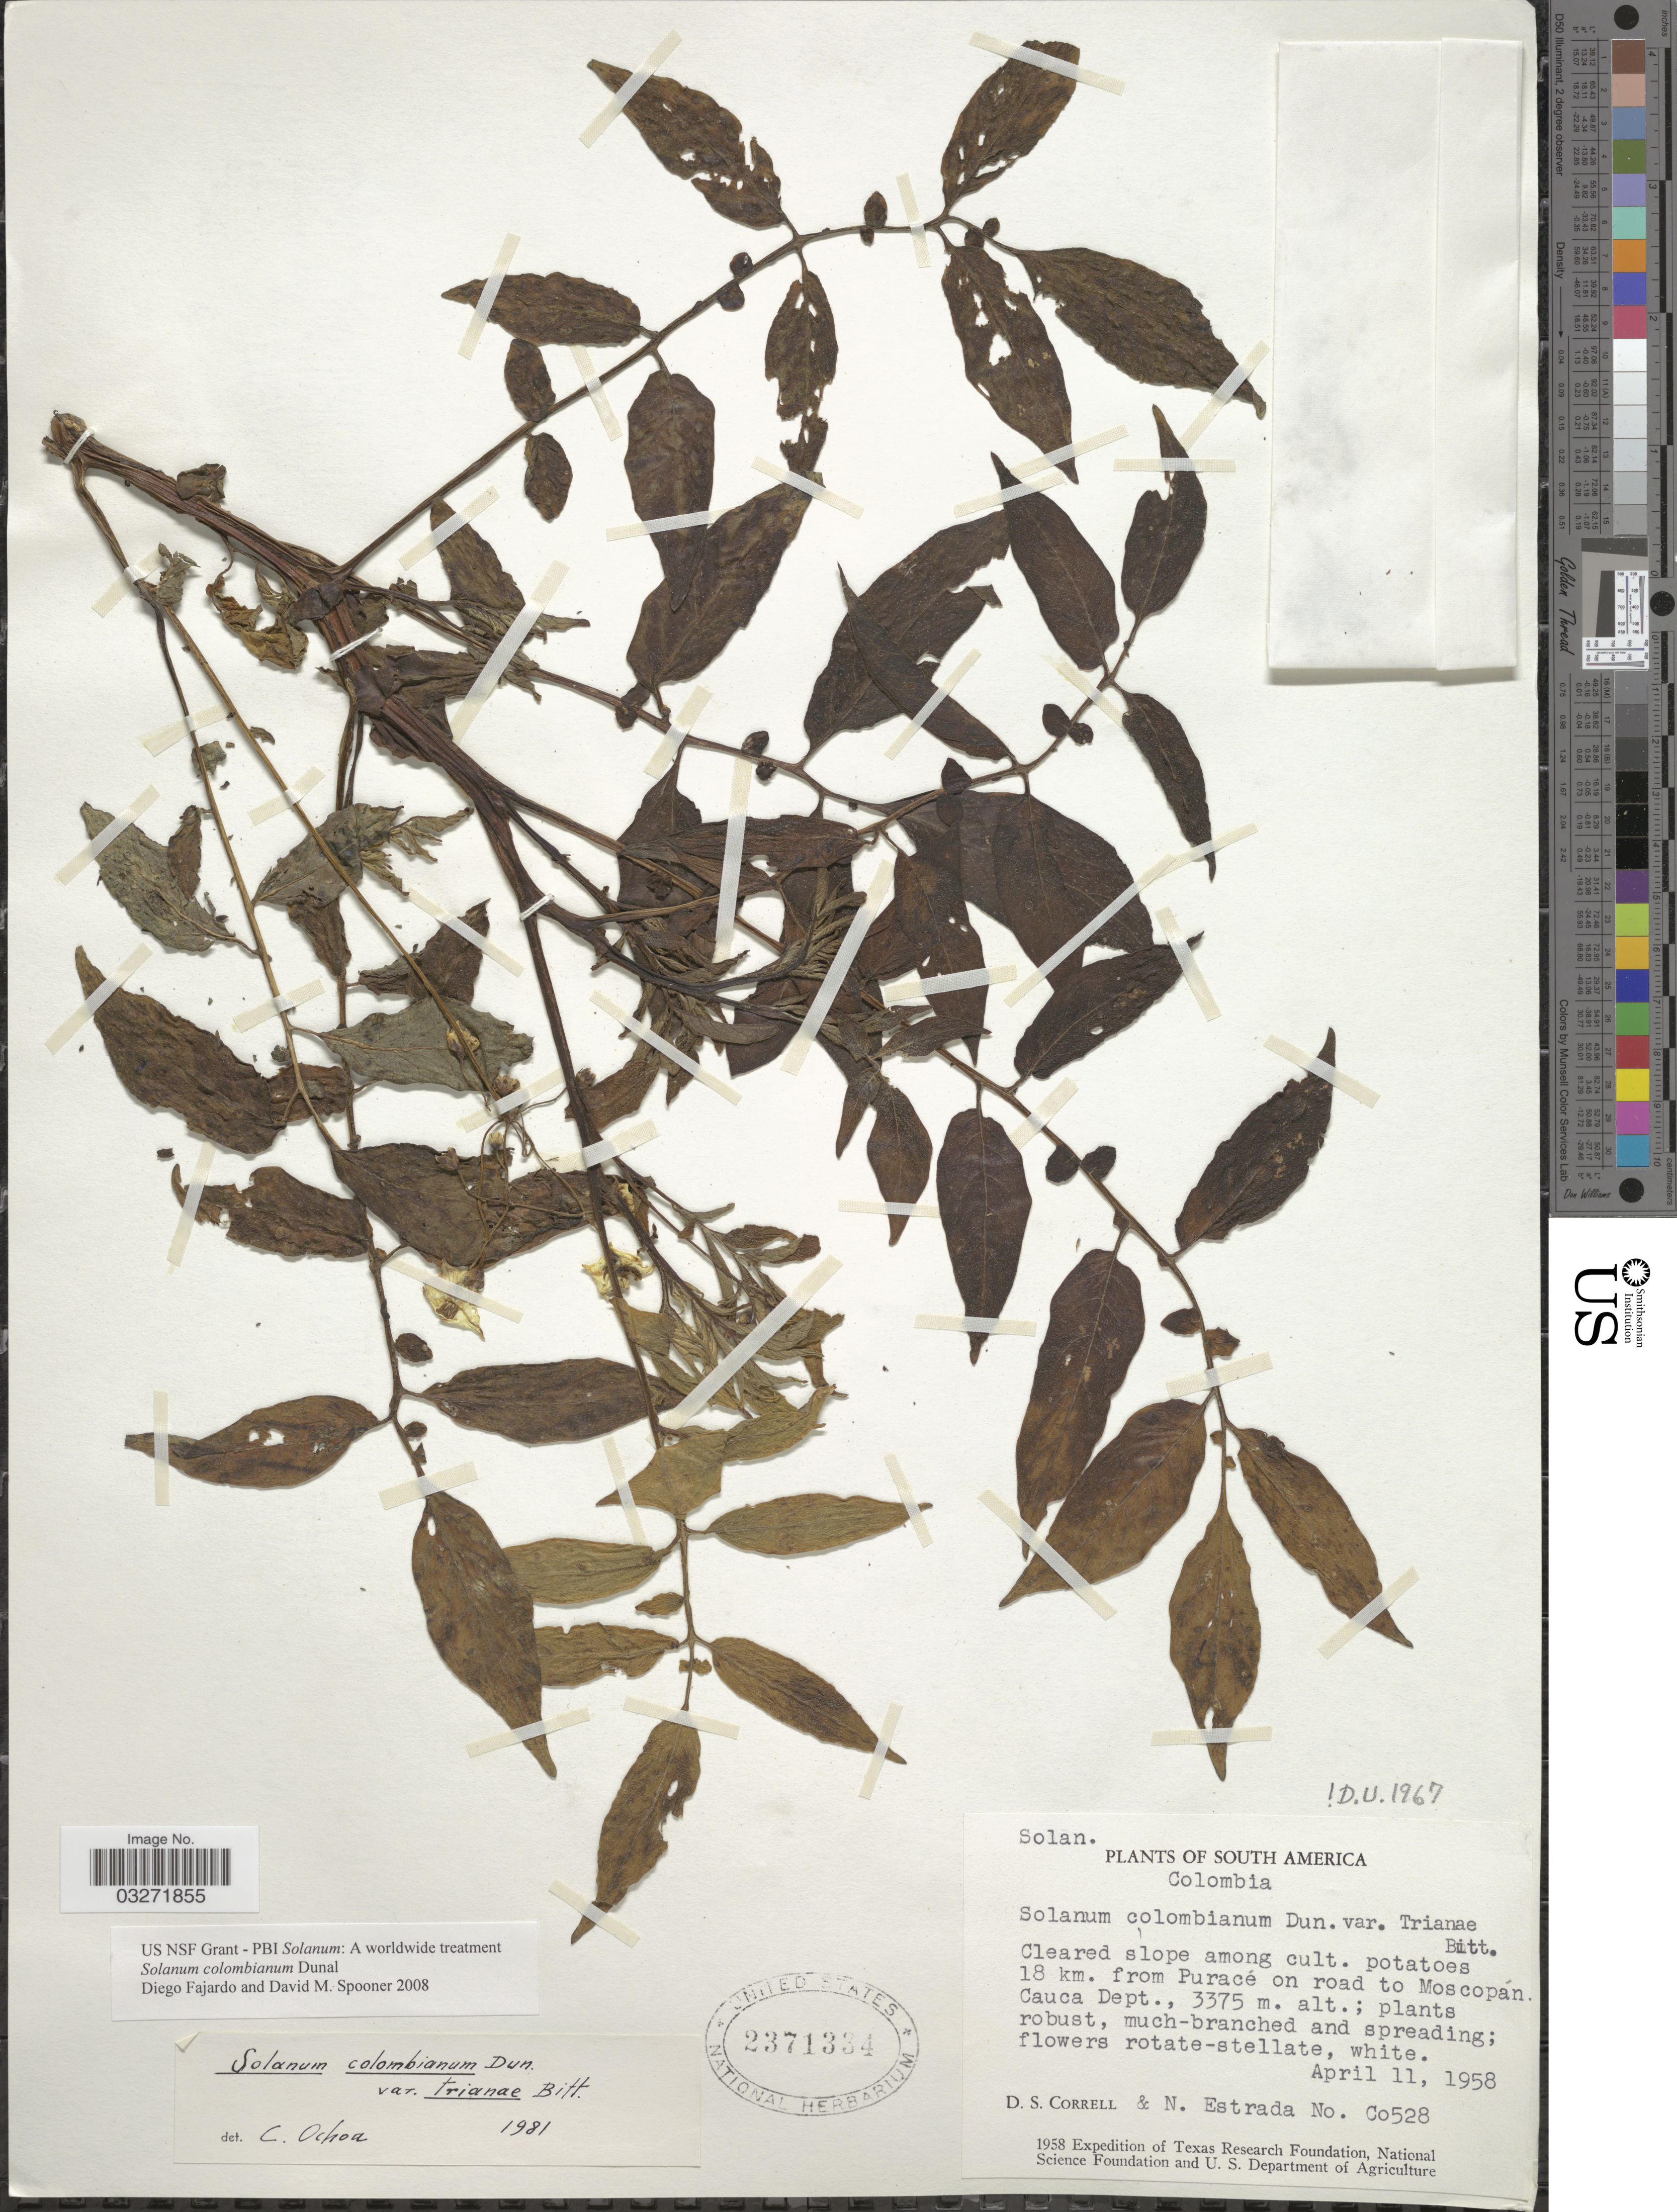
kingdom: Plantae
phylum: Tracheophyta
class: Magnoliopsida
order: Solanales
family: Solanaceae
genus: Solanum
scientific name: Solanum colombianum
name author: Dunal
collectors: D. S. Correll & N. Estrada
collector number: Co528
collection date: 1958-04-11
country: Colombia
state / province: Cauca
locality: Cleared slope among cult. potatoes 18 km. from Puracé on road to Moscopán. Cauca Dept.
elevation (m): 3375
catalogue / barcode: US 2371334